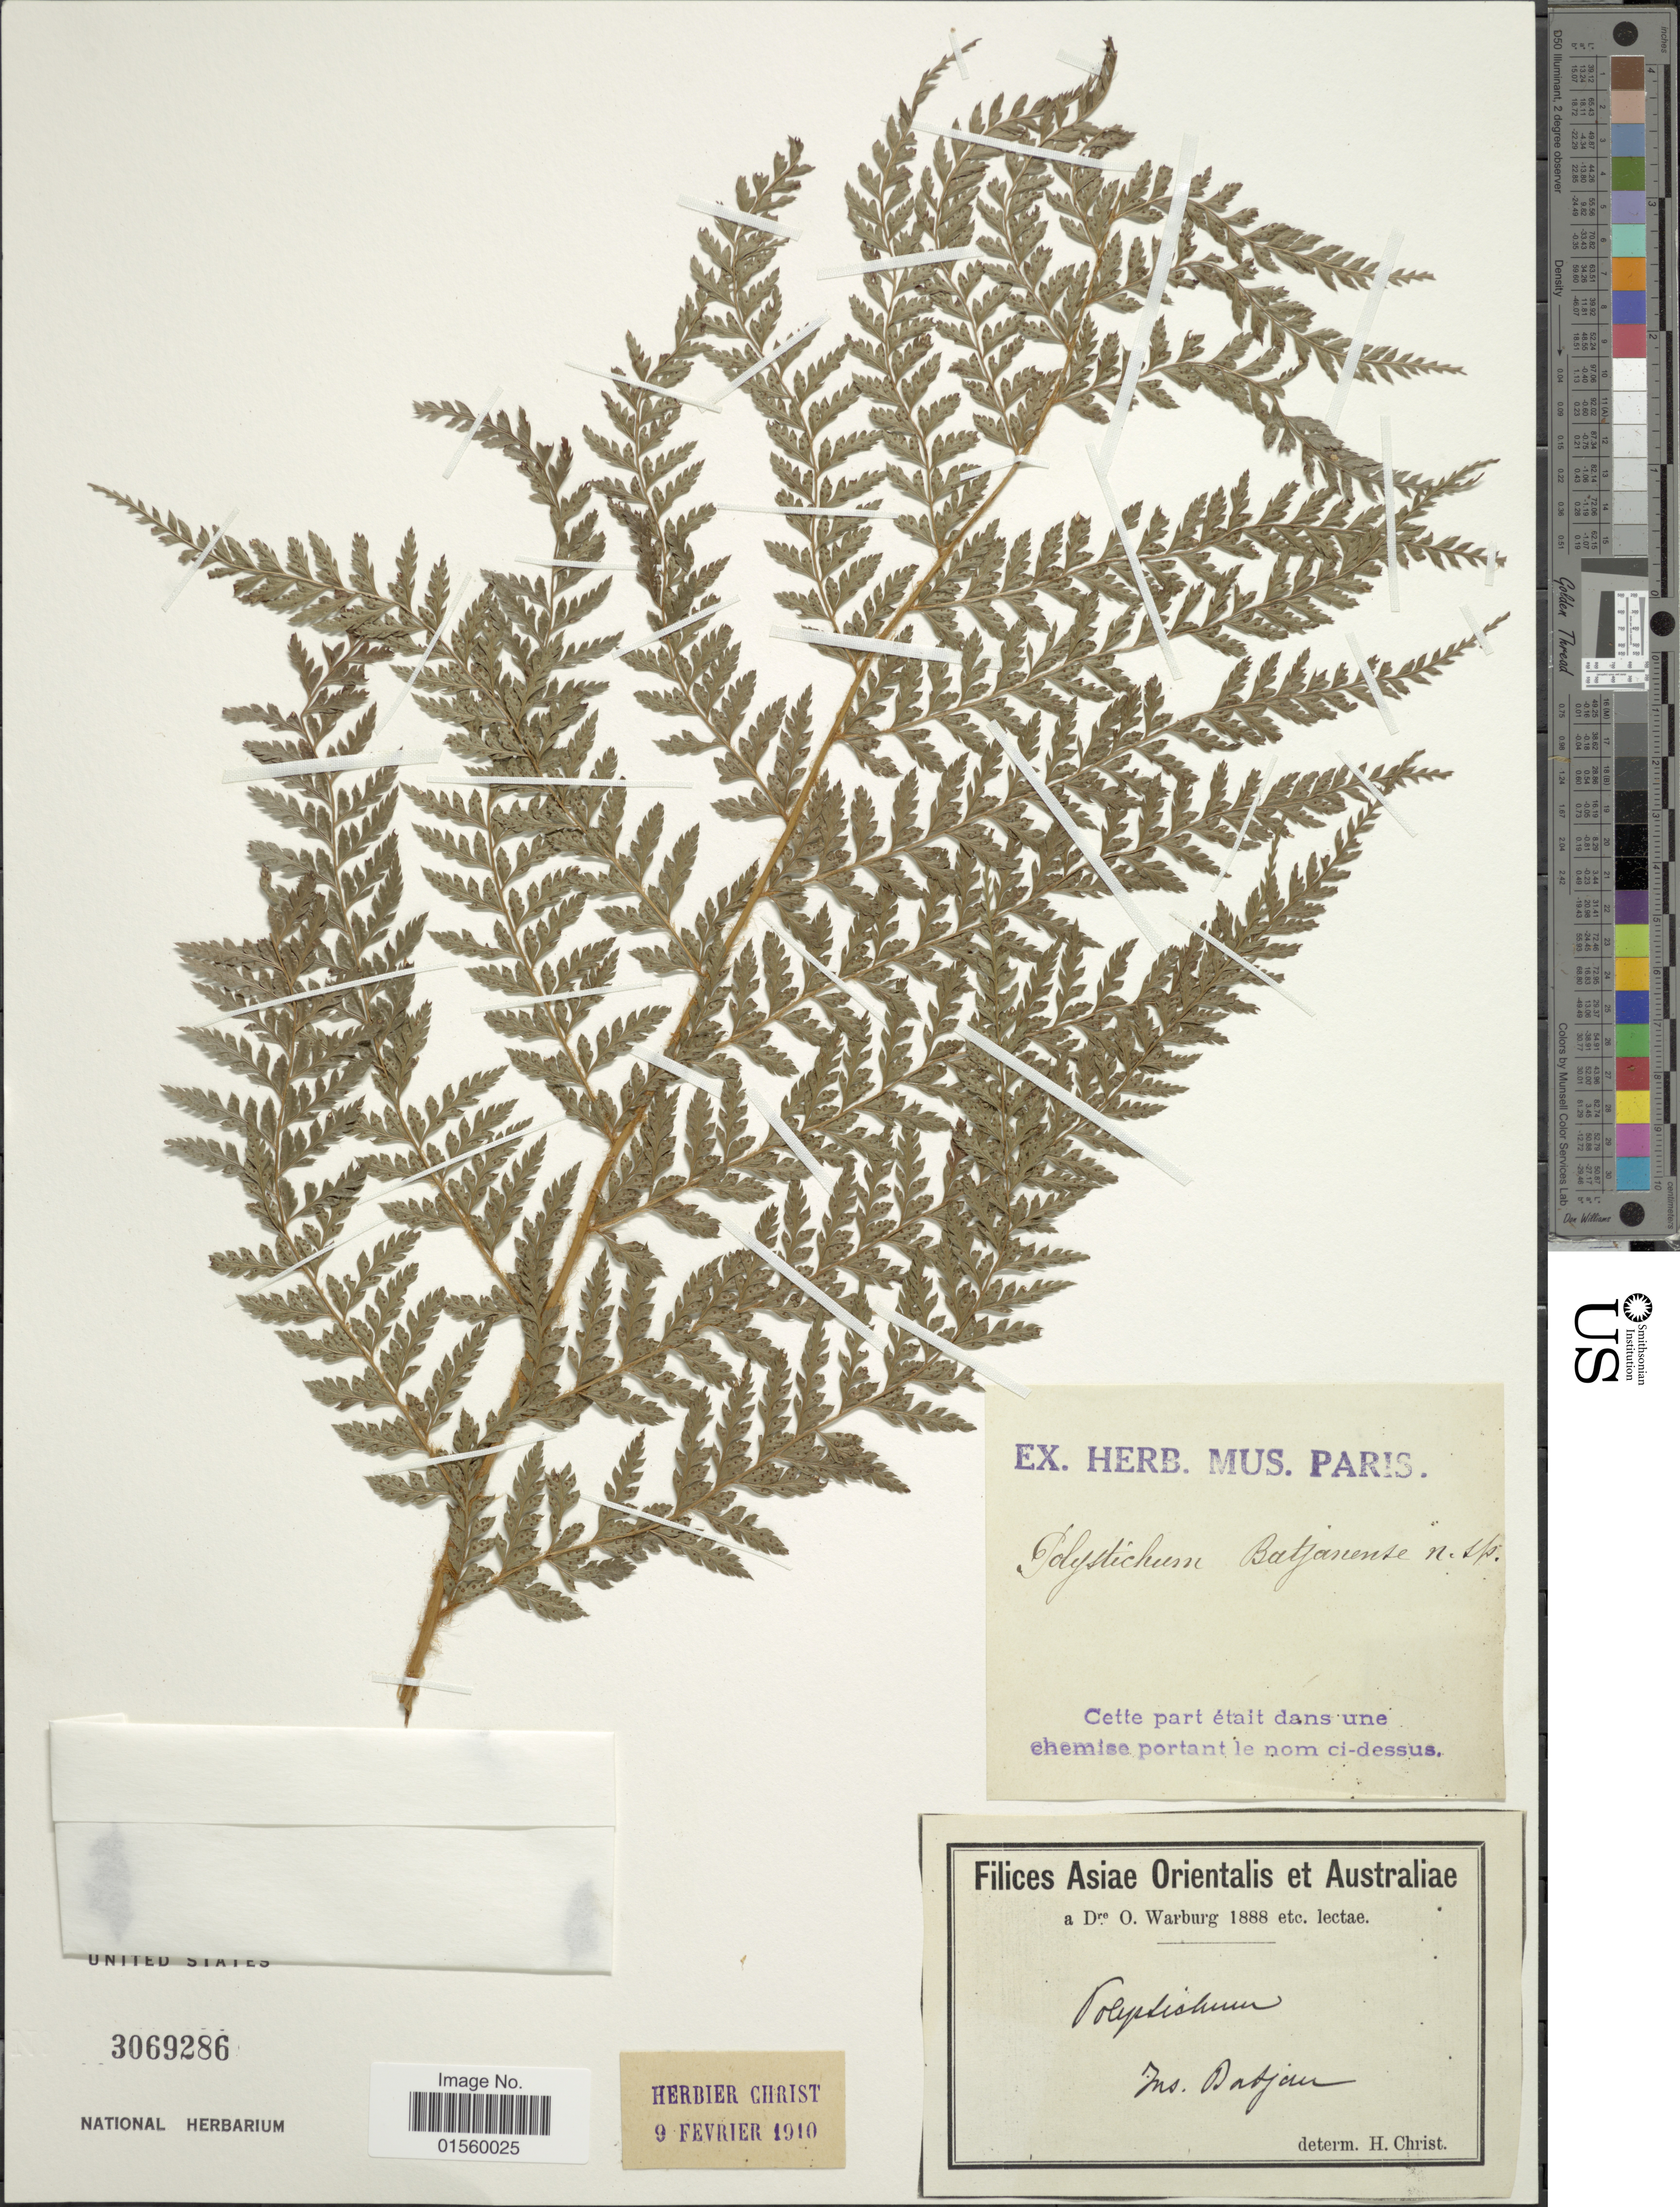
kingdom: Plantae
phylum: Tracheophyta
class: Polypodiopsida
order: Polypodiales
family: Dryopteridaceae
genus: Polystichum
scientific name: Polystichum sp.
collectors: O. Warburg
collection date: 1888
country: Australia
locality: Asiae Orientalis, Australiae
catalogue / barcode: US 3069286